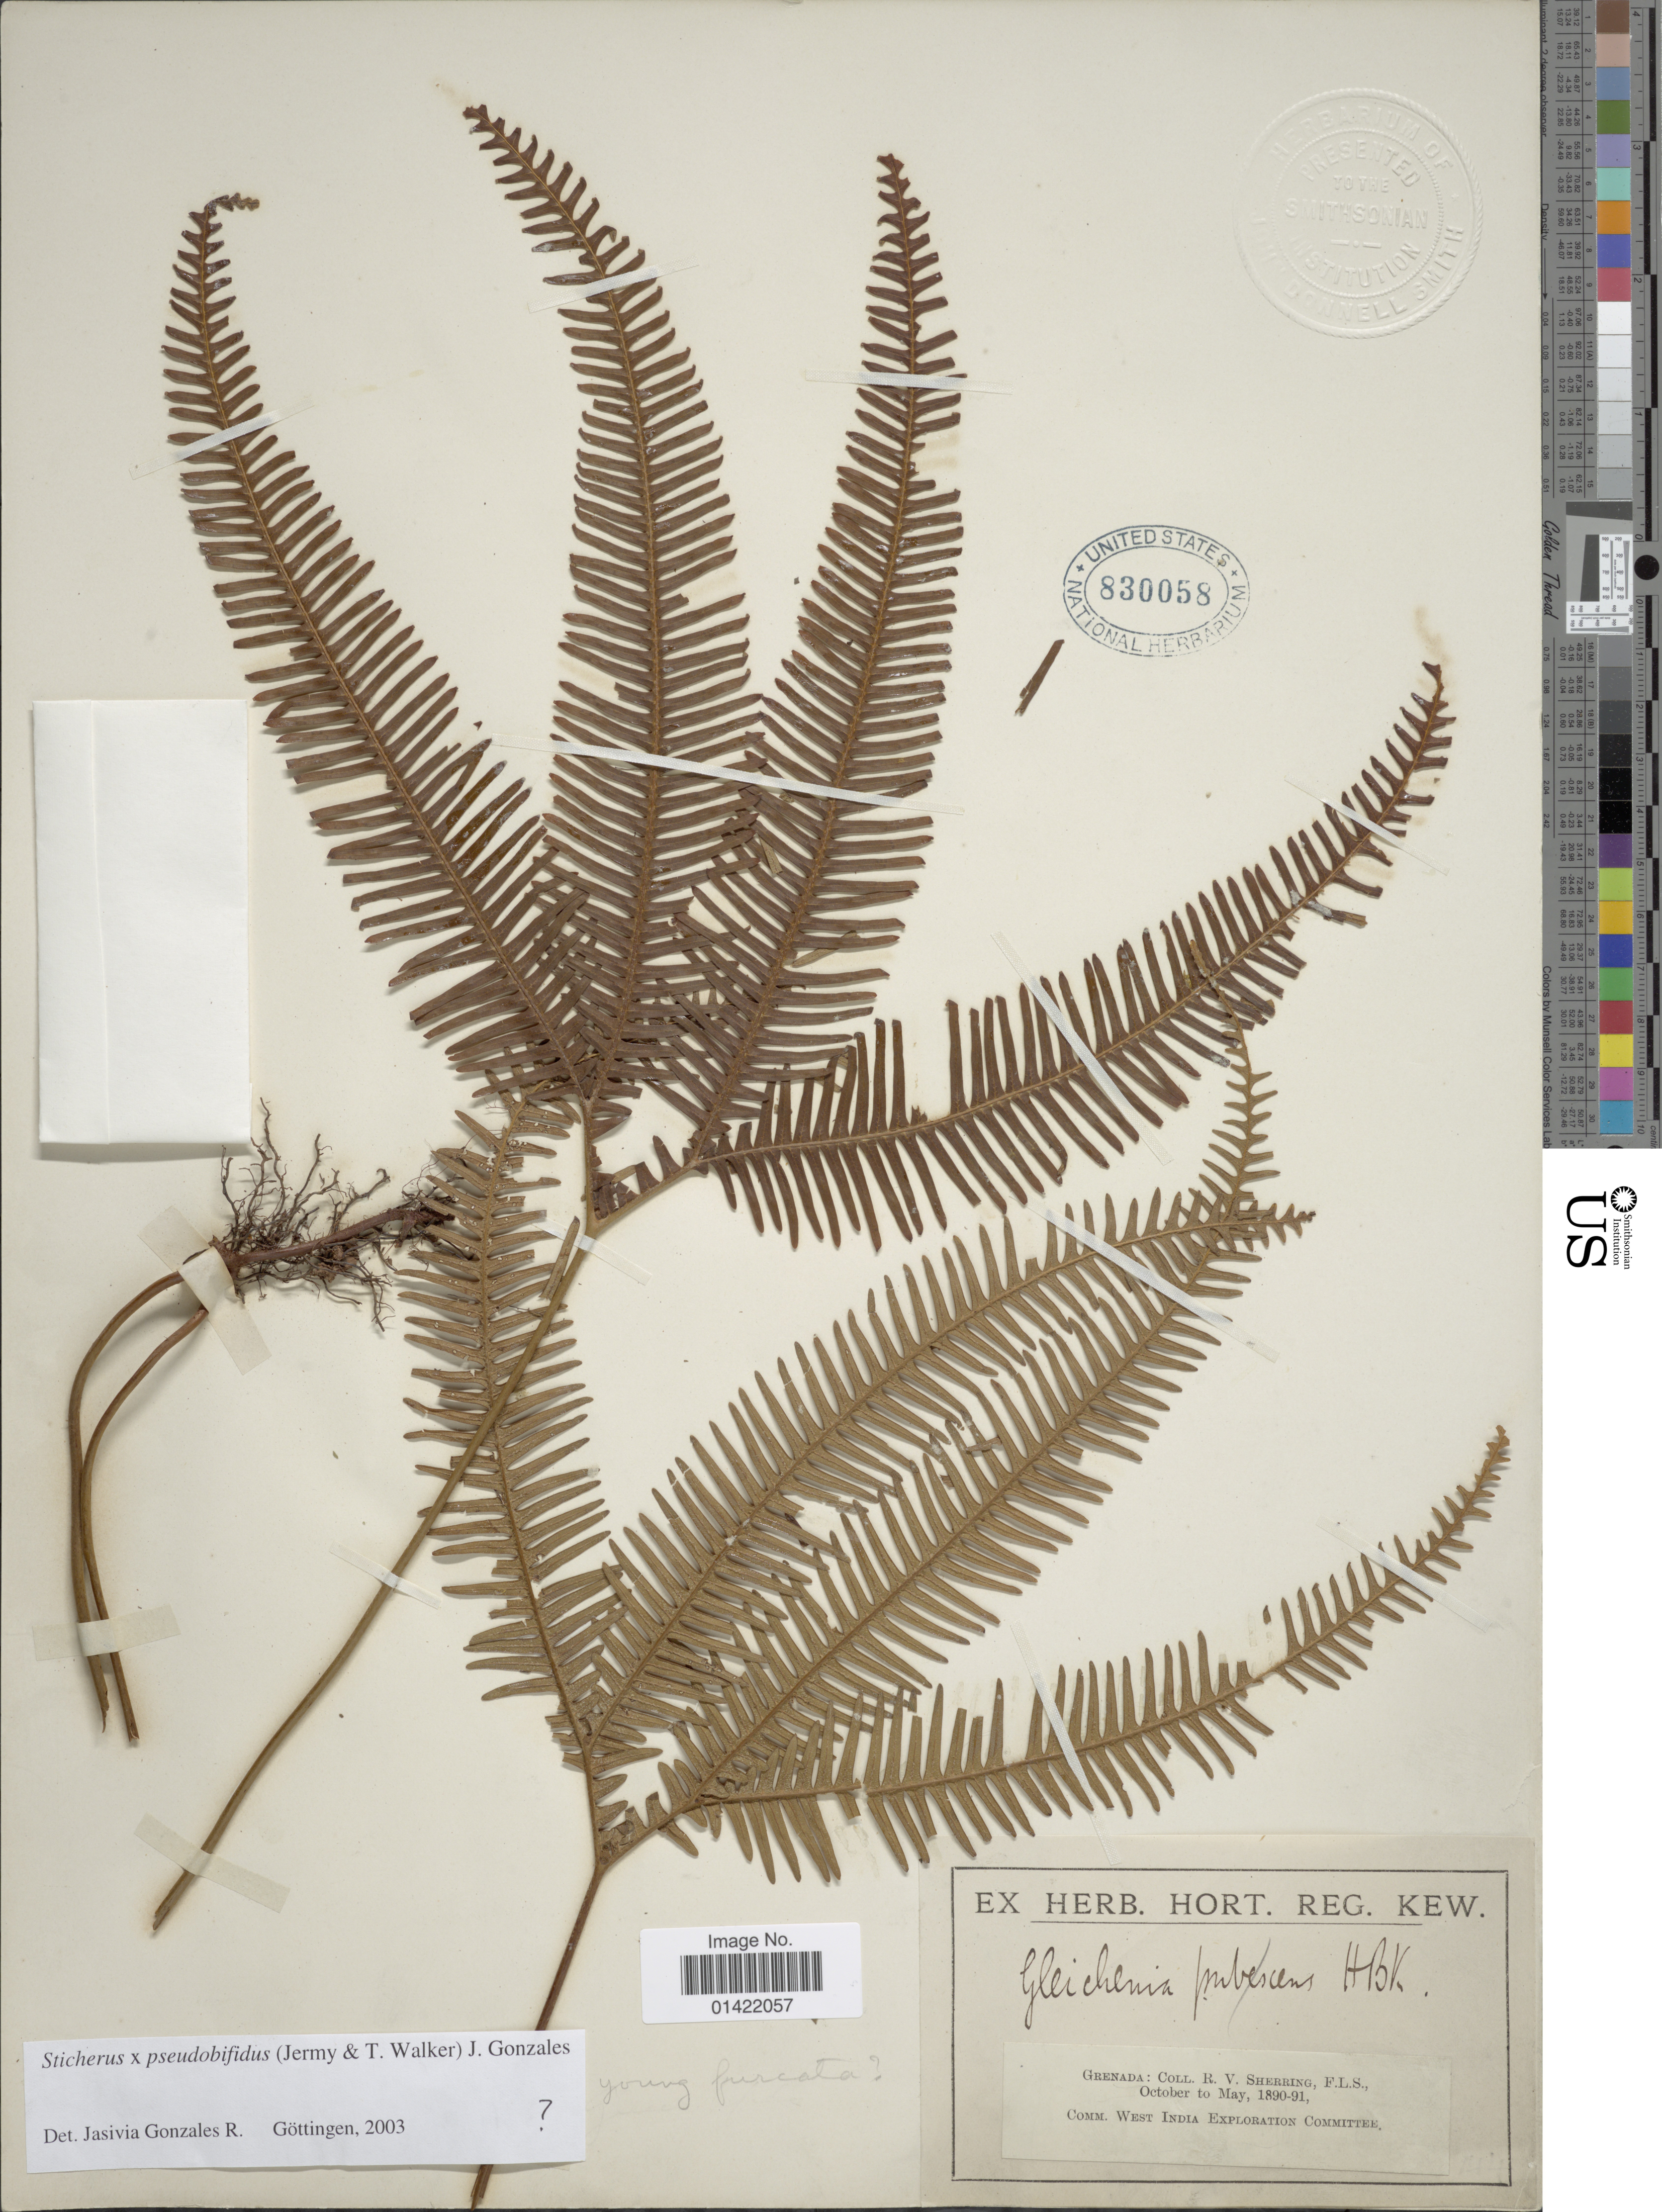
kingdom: Plantae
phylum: Tracheophyta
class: Polypodiopsida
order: Gleicheniales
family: Gleicheniaceae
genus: Sticherus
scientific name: Sticherus x pseudobifidus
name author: (Jermy & T.G. Walker) J. Gonzales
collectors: R. Sherring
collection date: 1890-10/1891-05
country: Grenada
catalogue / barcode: US 830058